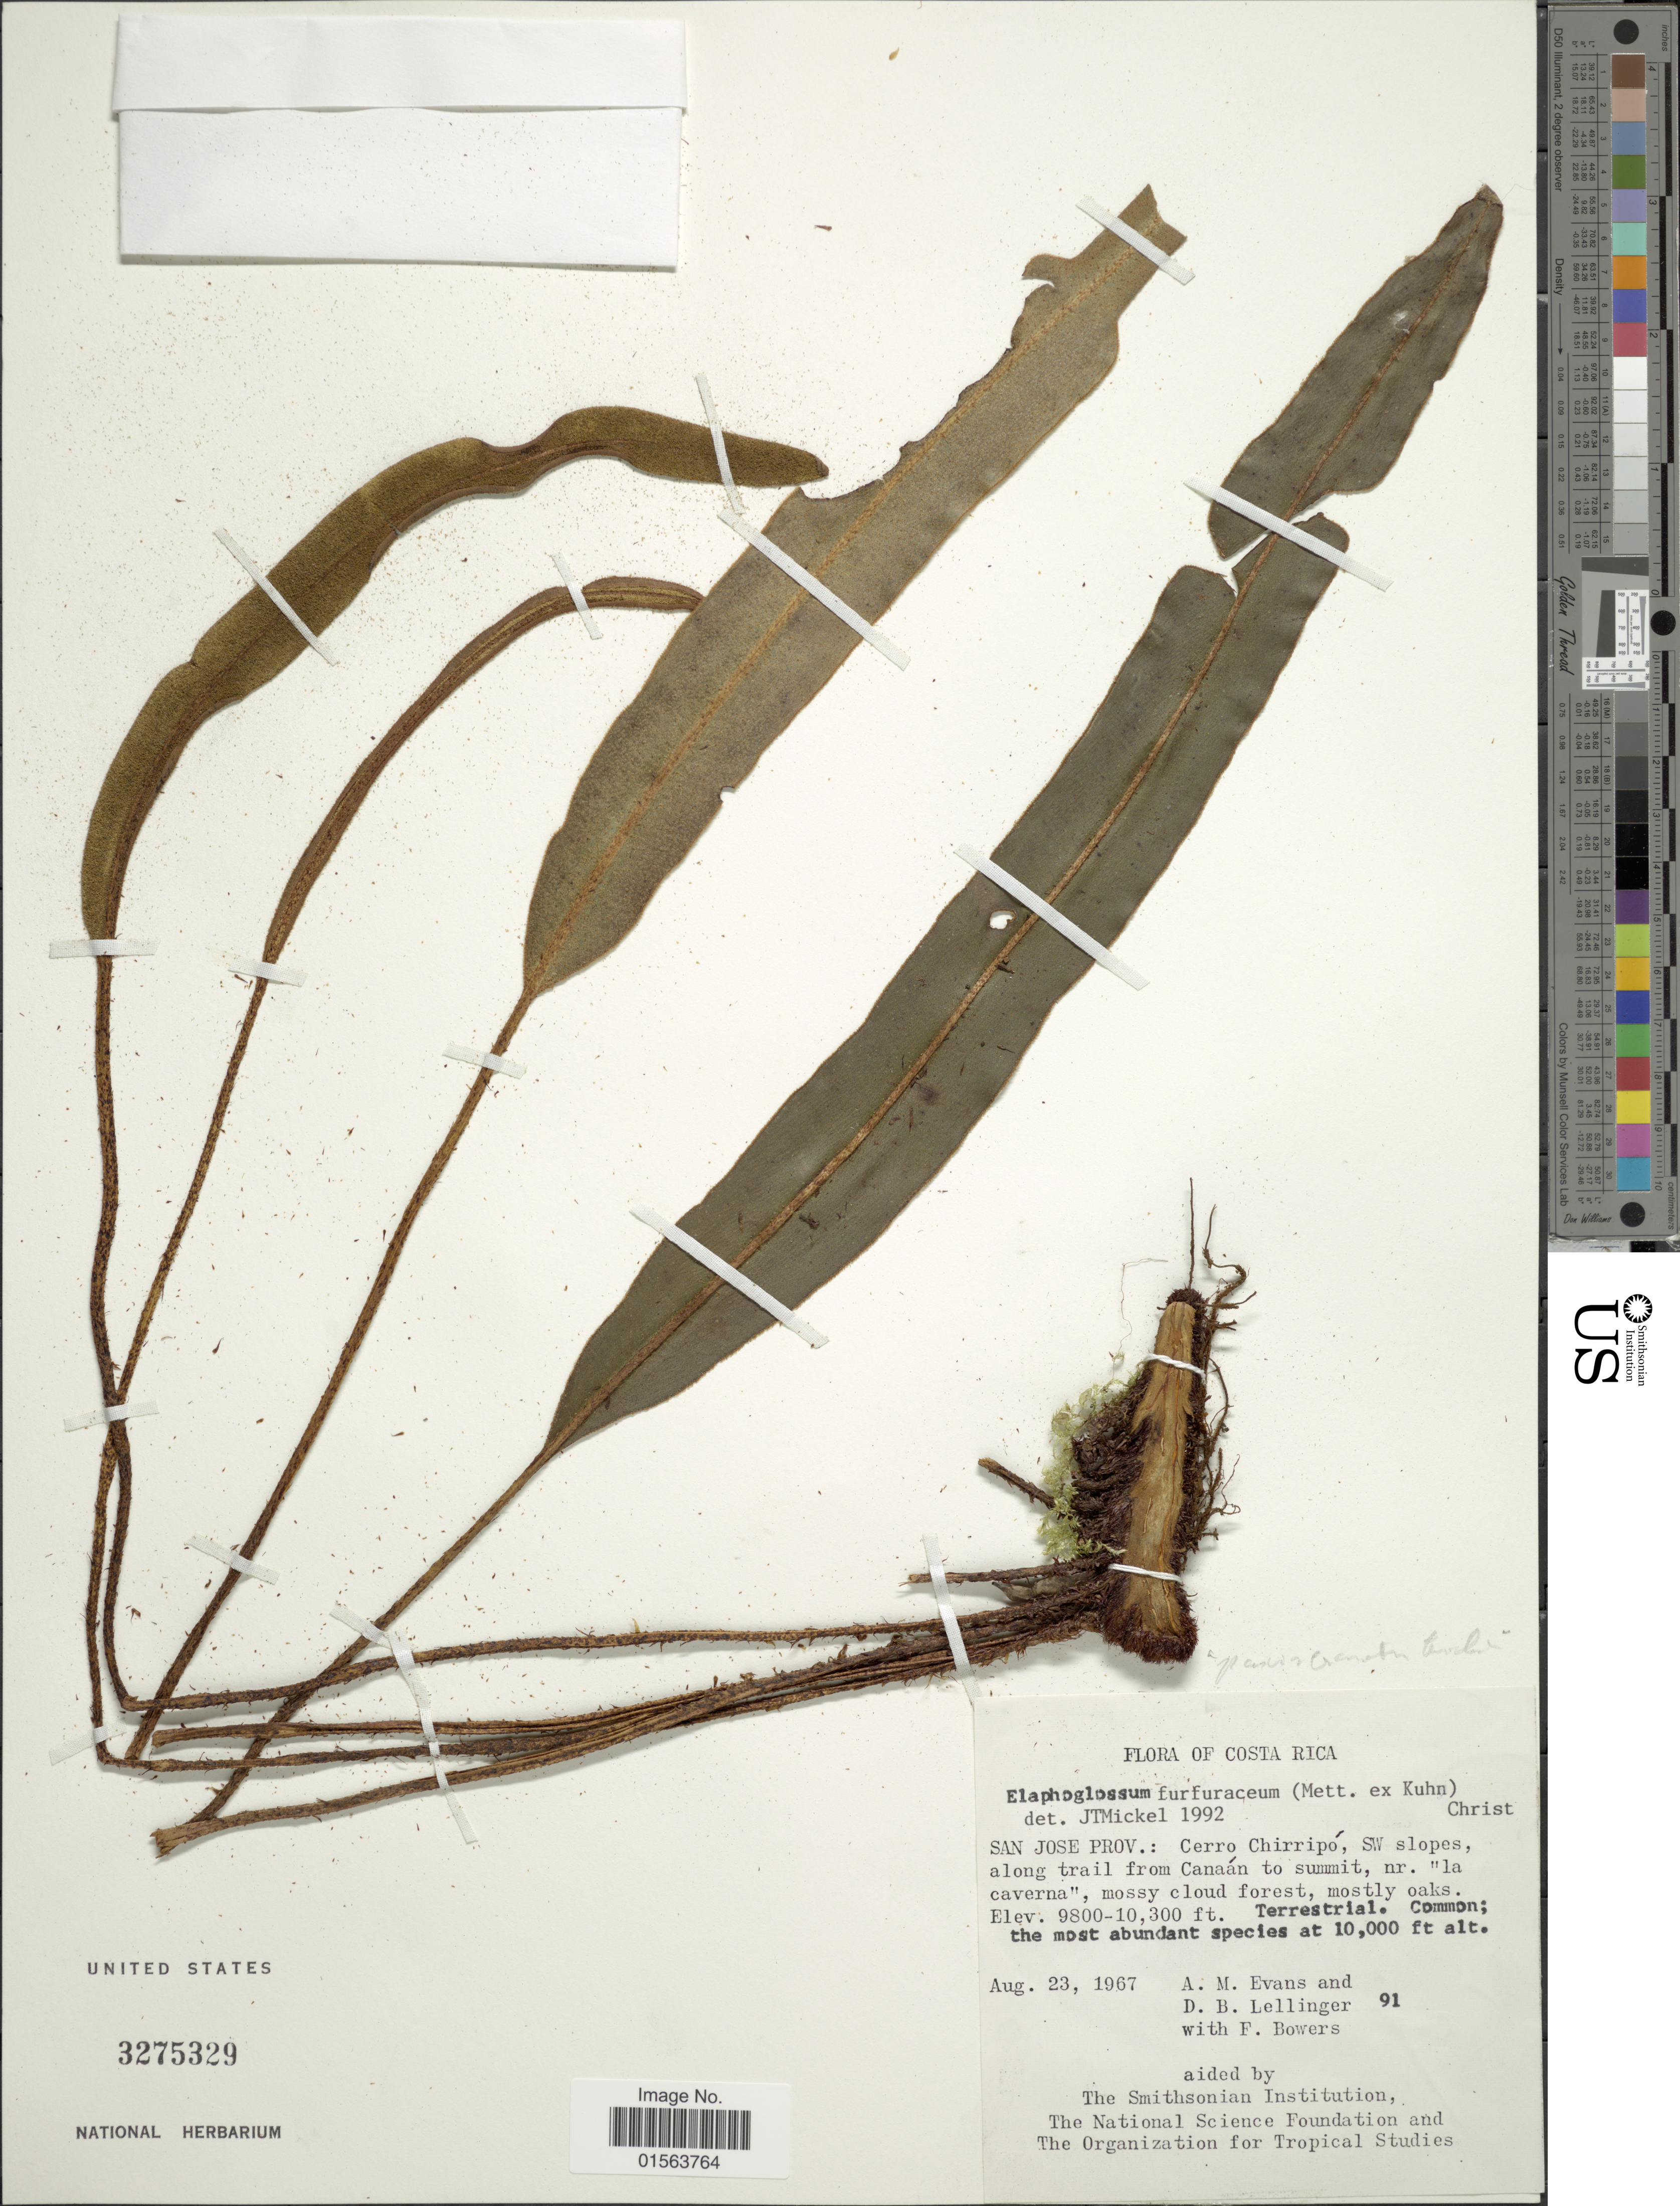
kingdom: Plantae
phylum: Tracheophyta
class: Polypodiopsida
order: Polypodiales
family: Dryopteridaceae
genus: Elaphoglossum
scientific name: Elaphoglossum furfuraceum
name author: (Mett. ex Kuhn) Christ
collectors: A. M. Evans, D. B. Lellinger & F. Bowers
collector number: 91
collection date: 1967-08-23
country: Costa Rica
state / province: San José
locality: San Jose Prov.: Cerro Chirripo, SW slopes along trail from Canaan to summit, nr. la caverna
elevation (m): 3048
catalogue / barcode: US 3275329